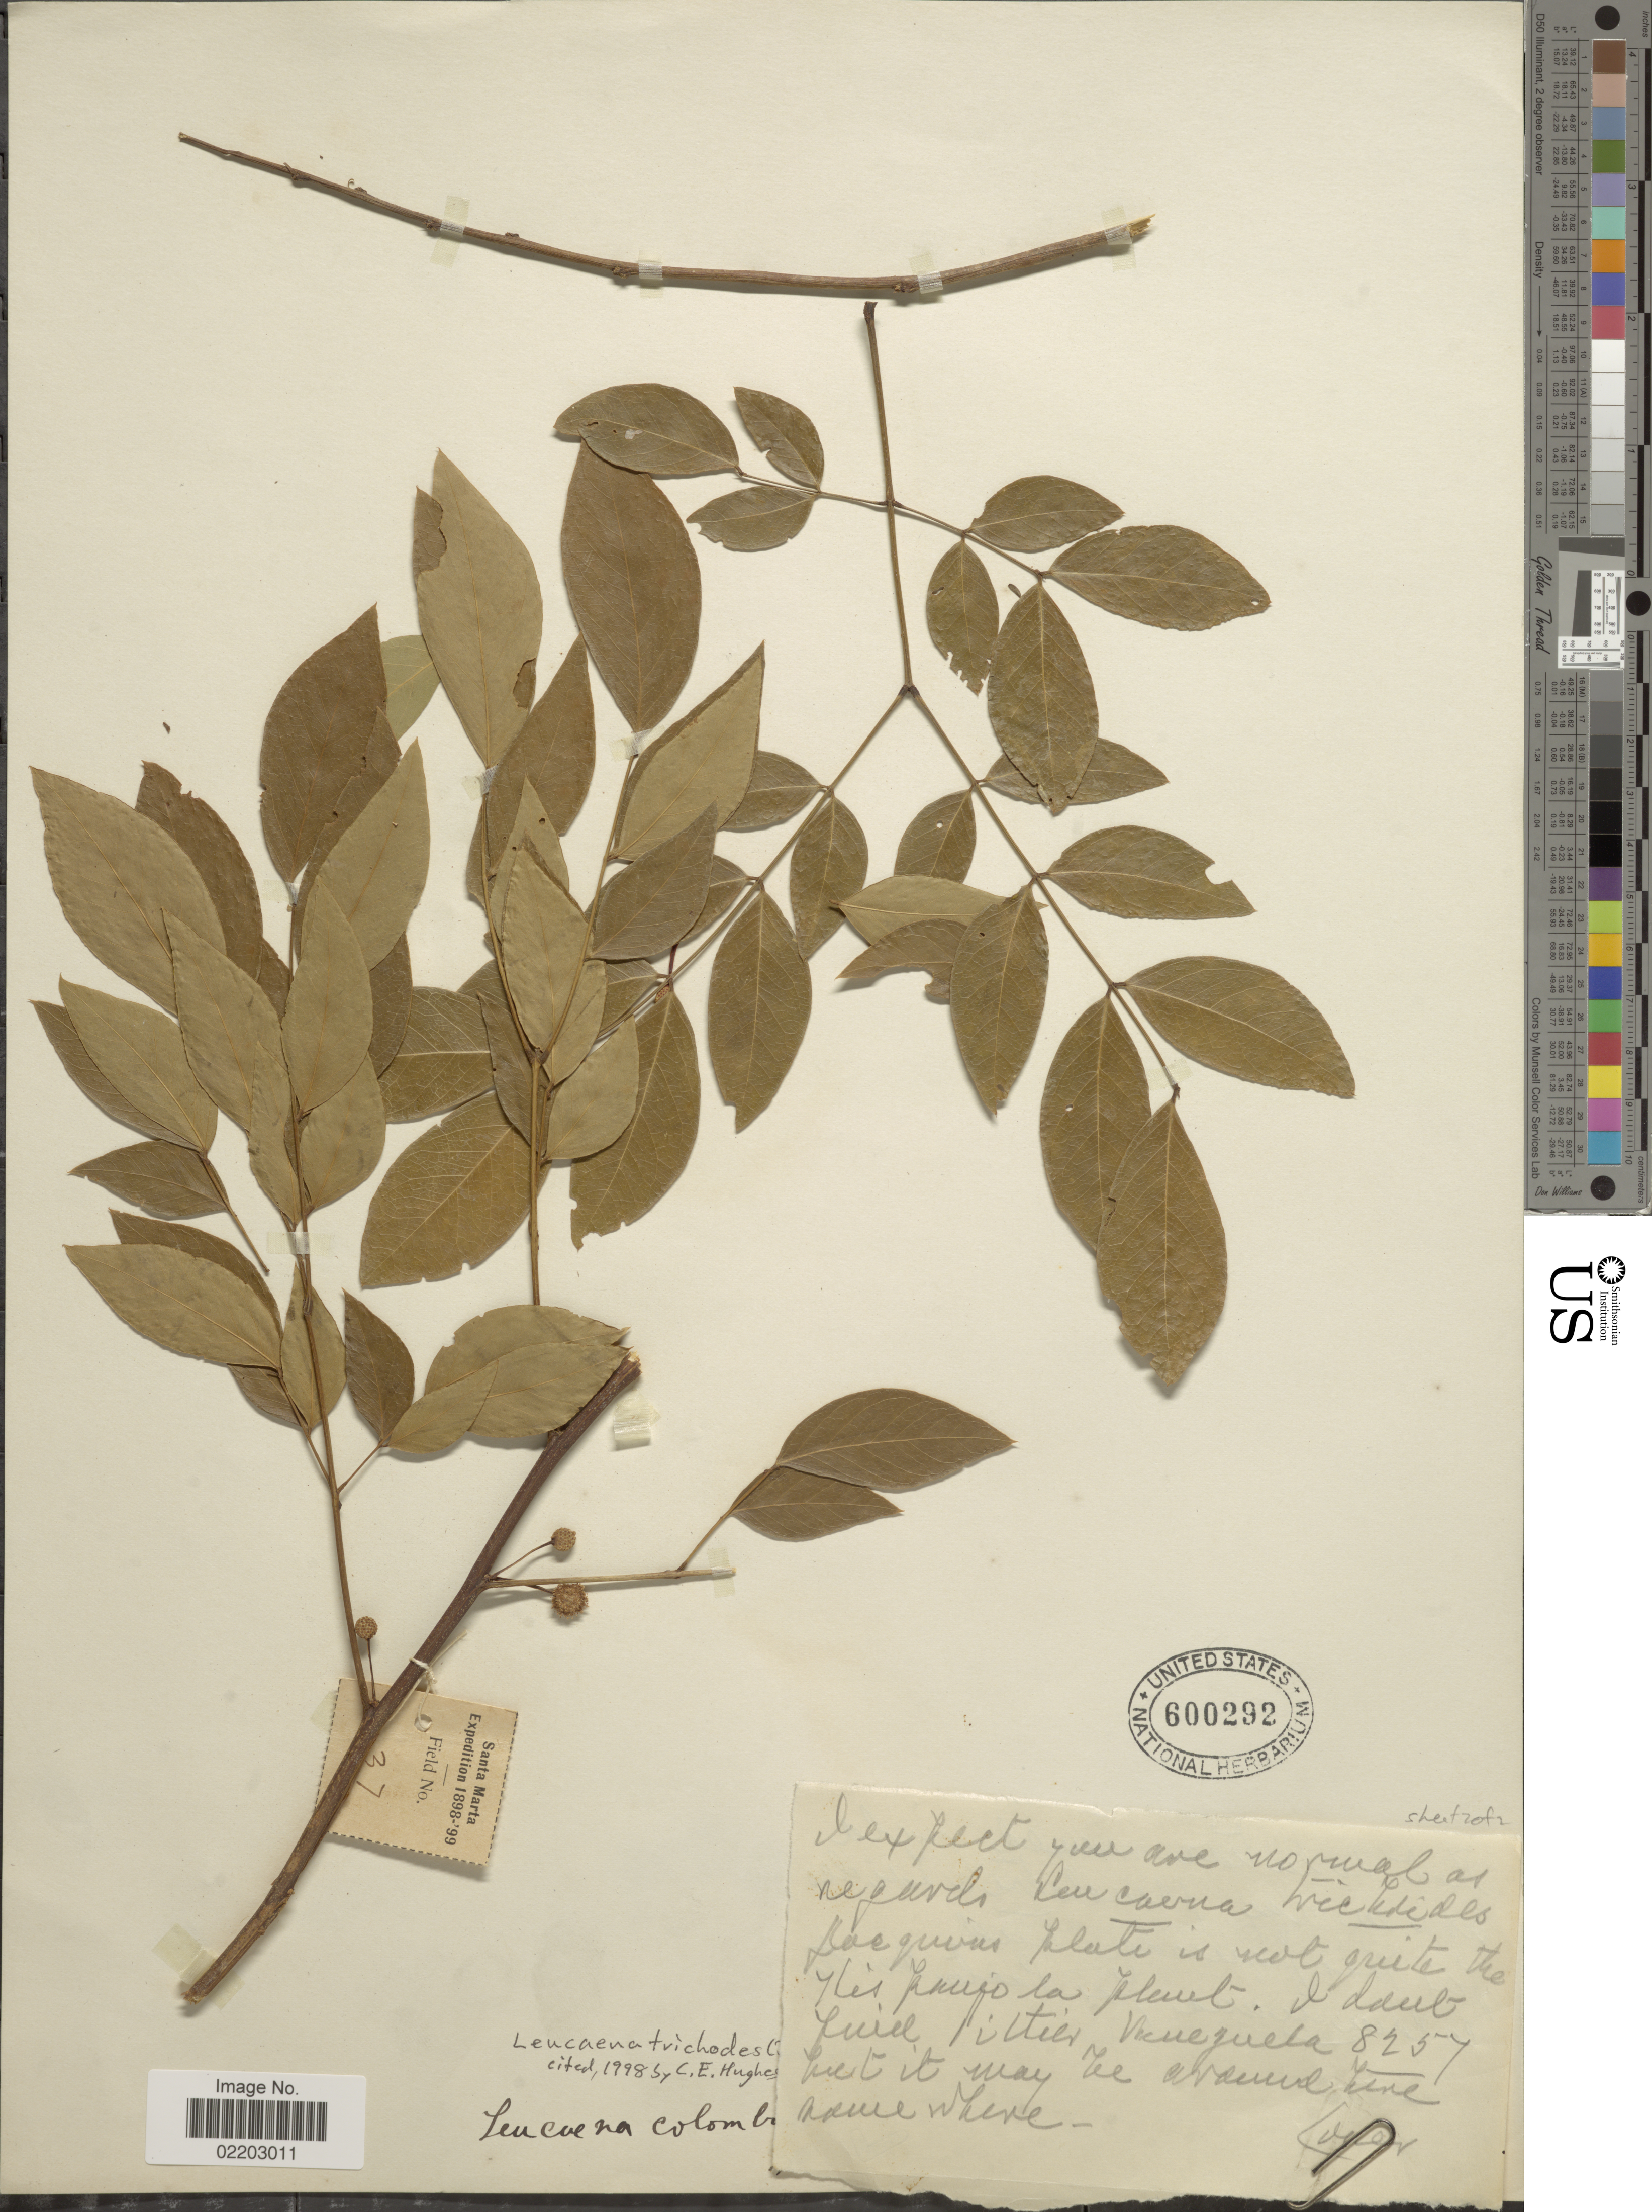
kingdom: Plantae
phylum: Tracheophyta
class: Magnoliopsida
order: Fabales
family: Fabaceae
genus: Leucaena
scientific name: Leucaena trichodes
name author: (Jacq.) Benth.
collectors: H. F. Pittier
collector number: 8257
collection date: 1898/1899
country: Colombia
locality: Santa Marta.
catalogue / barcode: US 600292